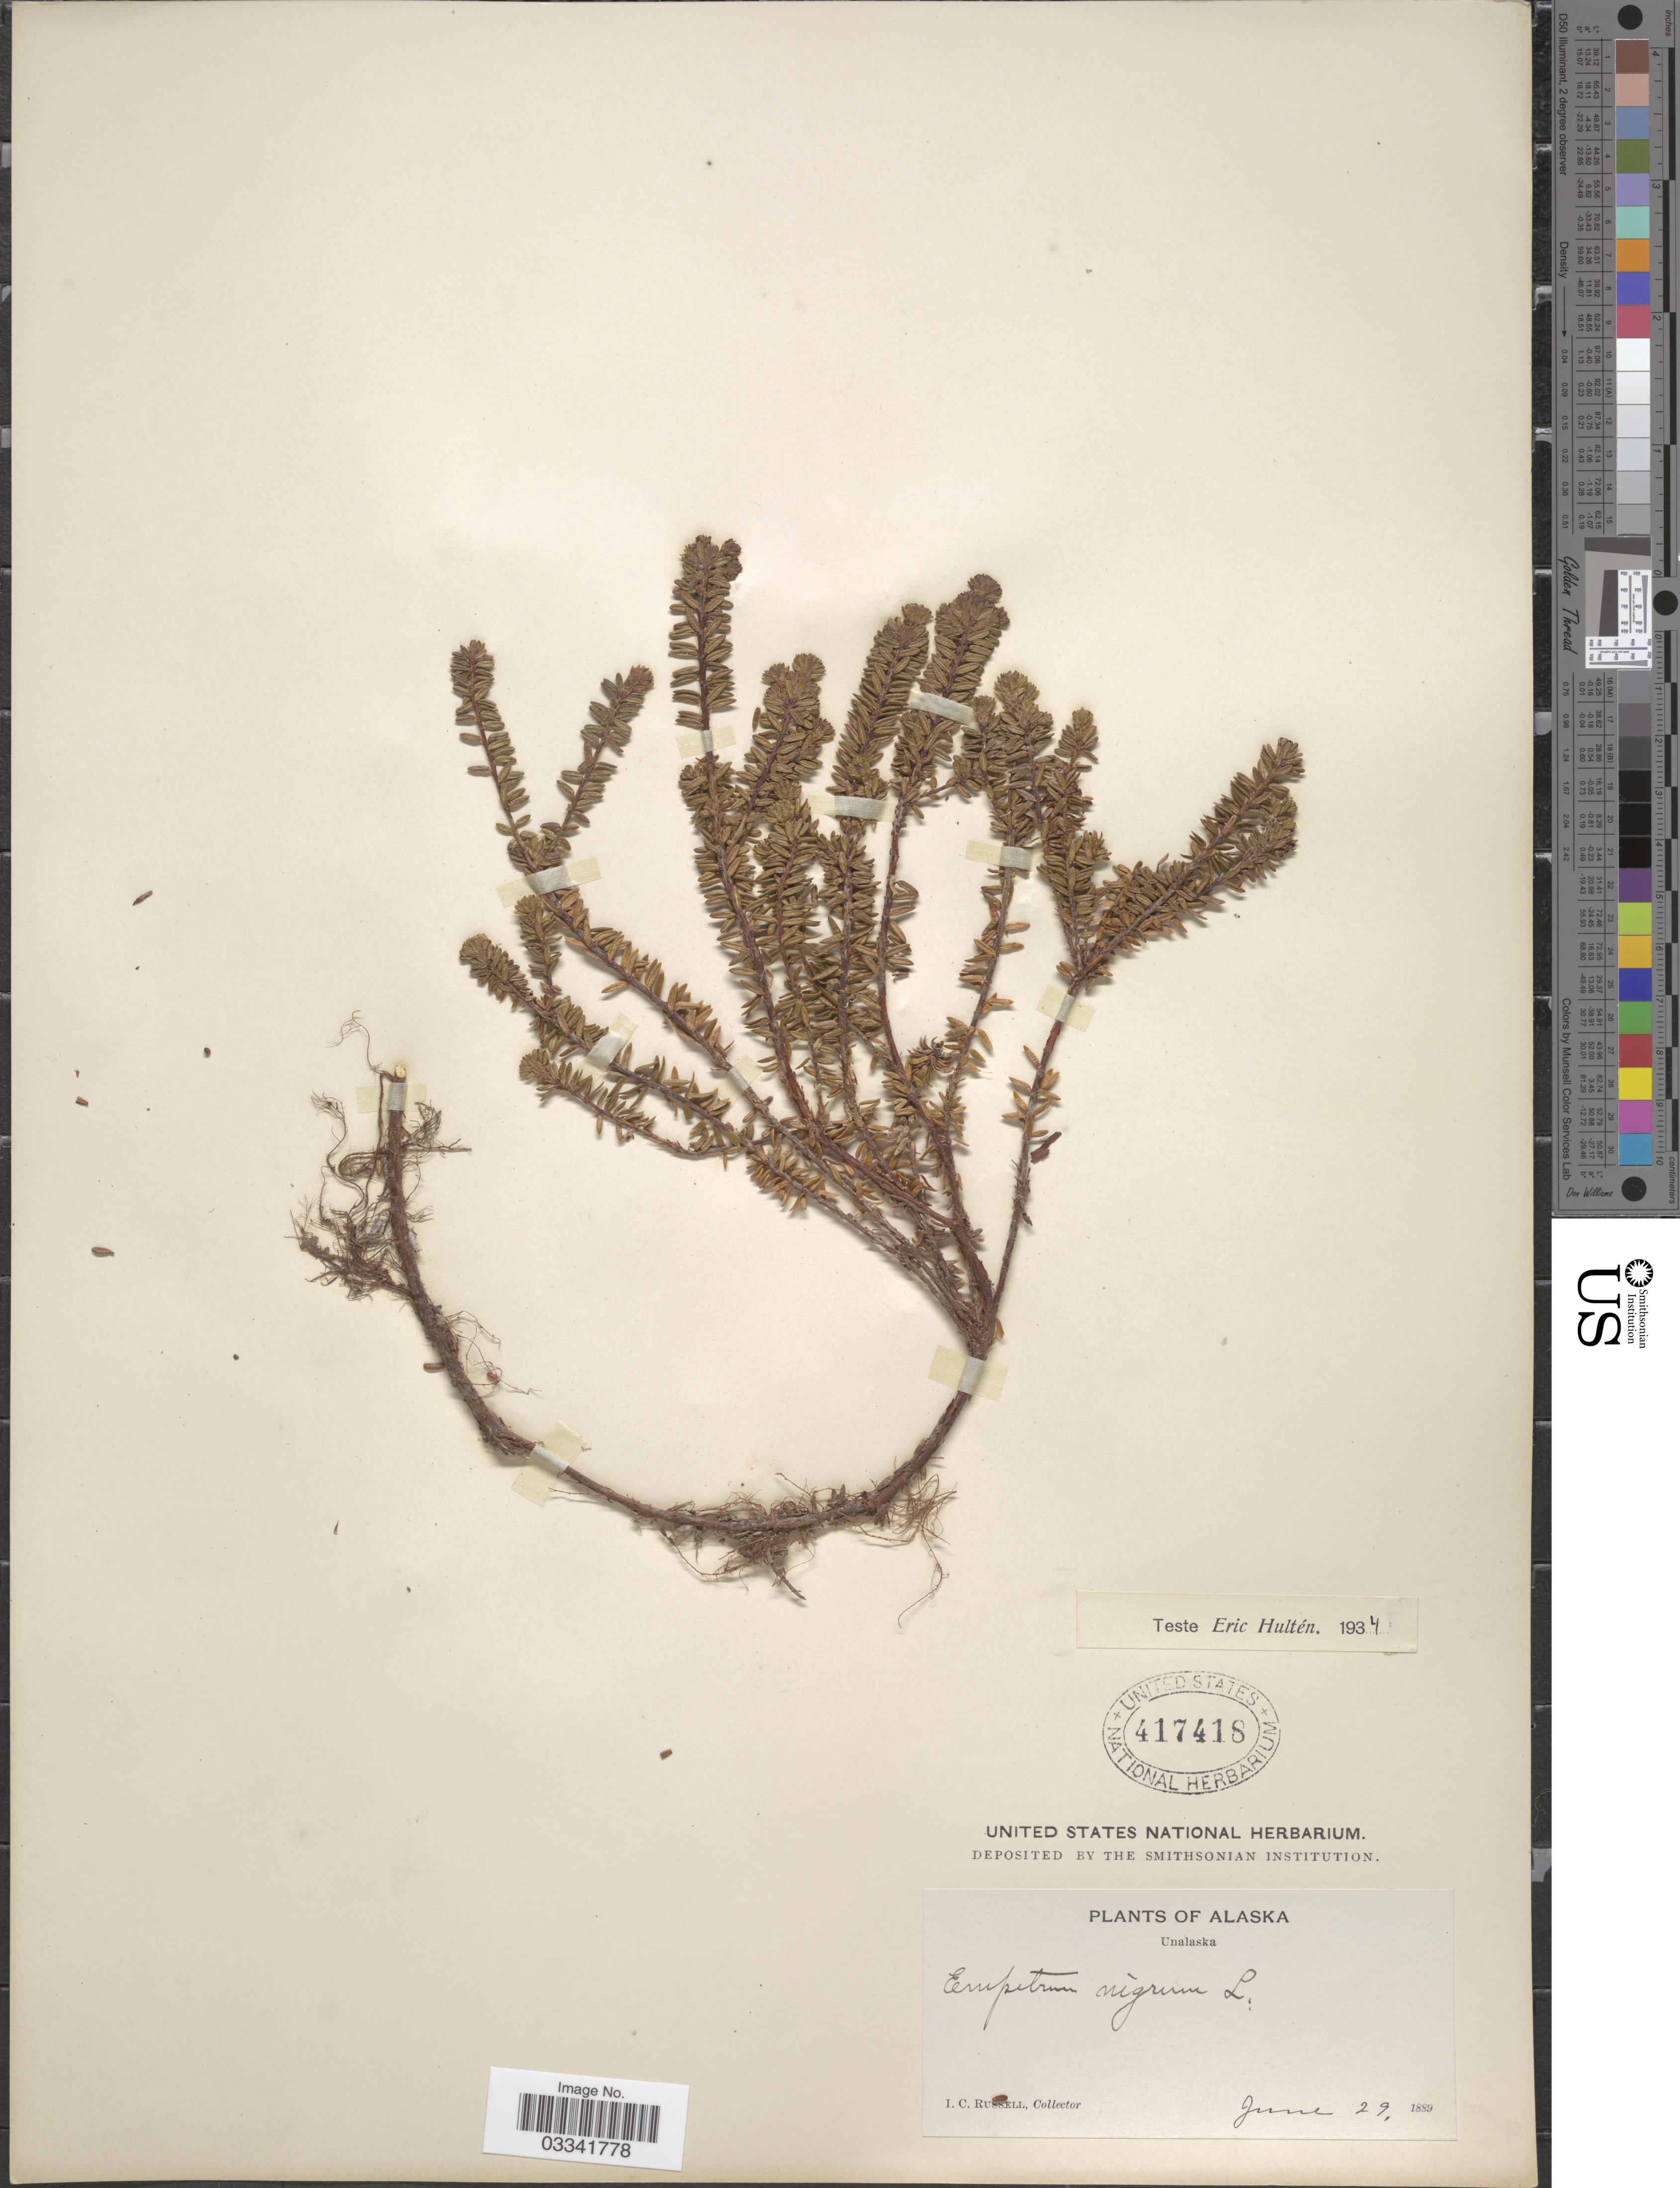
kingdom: Plantae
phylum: Tracheophyta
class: Magnoliopsida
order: Ericales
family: Ericaceae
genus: Empetrum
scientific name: Empetrum nigrum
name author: L.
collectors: I. C. Russell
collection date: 1889-06-29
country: United States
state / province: Alaska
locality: Unalaska.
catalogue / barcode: US 417418